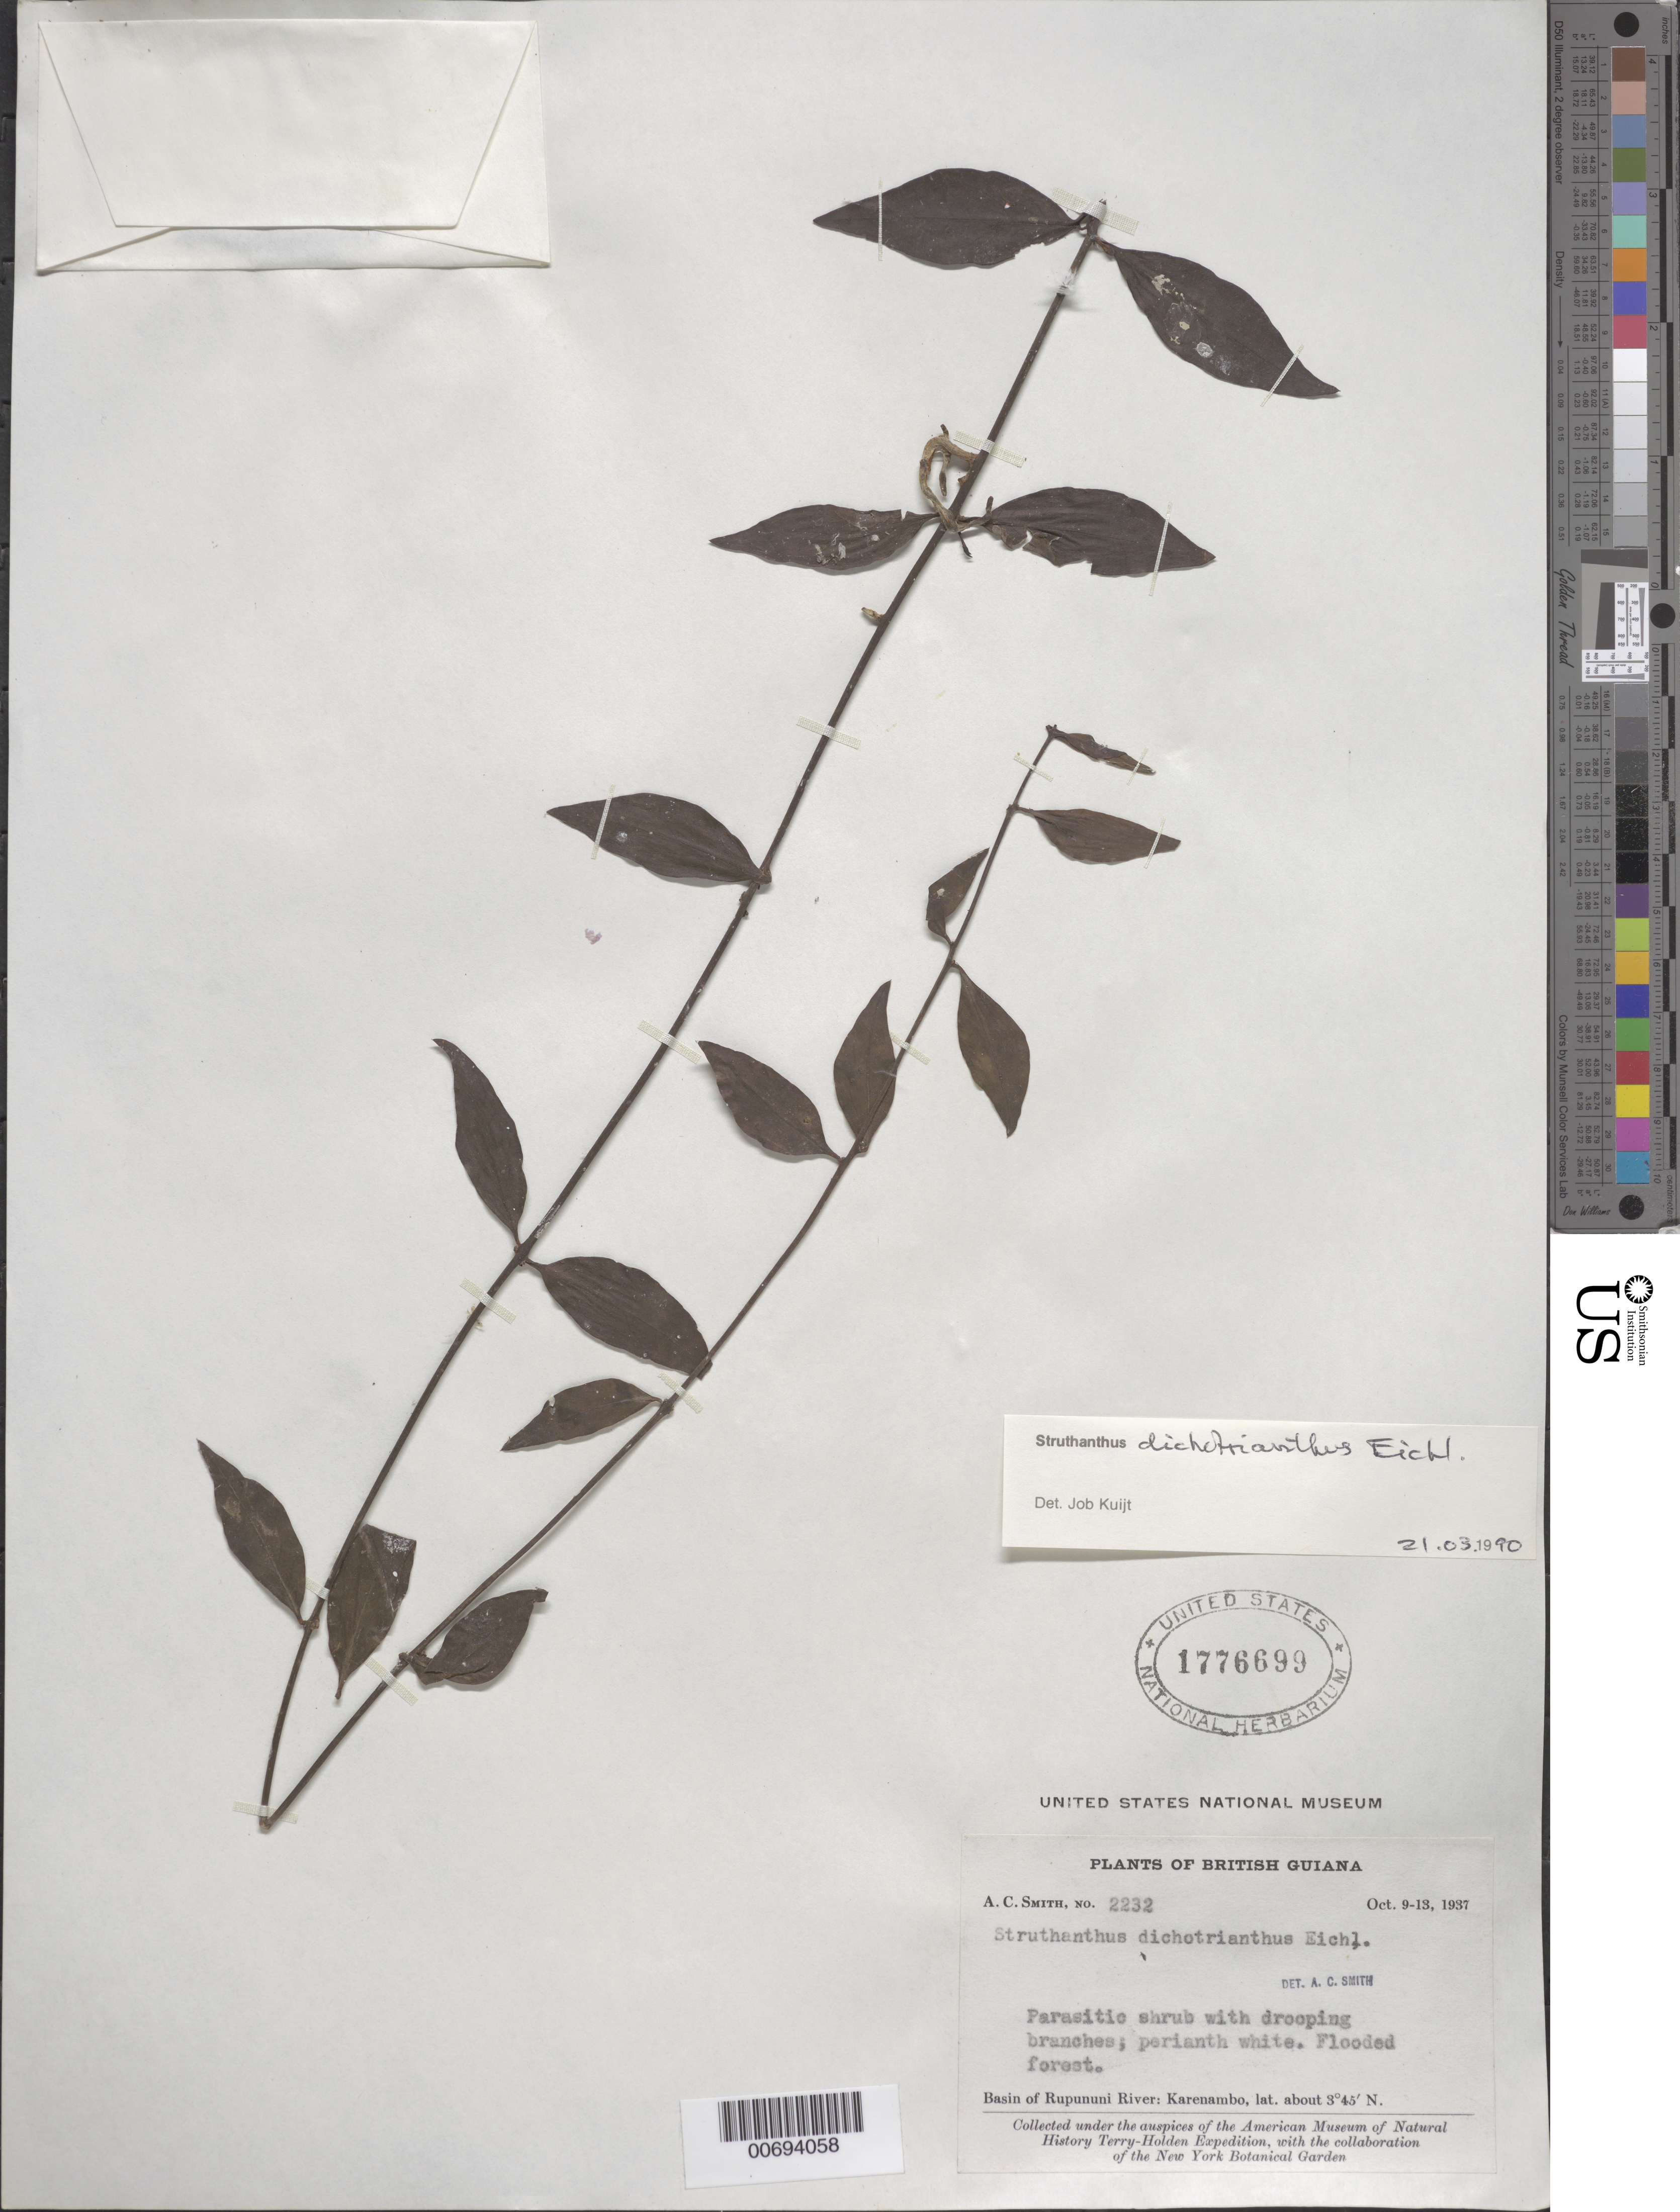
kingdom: Plantae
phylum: Tracheophyta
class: Magnoliopsida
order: Santalales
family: Loranthaceae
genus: Struthanthus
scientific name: Struthanthus dichotrianthus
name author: Eichler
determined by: Kuijt, Job, (CANADA)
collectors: A. C. Smith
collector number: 2232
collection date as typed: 9-Oct-37 to 13-Oct-37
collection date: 1937-10-09/1937-10-13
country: Guyana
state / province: U. Takutu-U. Essequibo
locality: Karanambo, Rupununi River basin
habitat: Flooded forest.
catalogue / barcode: US 1776699